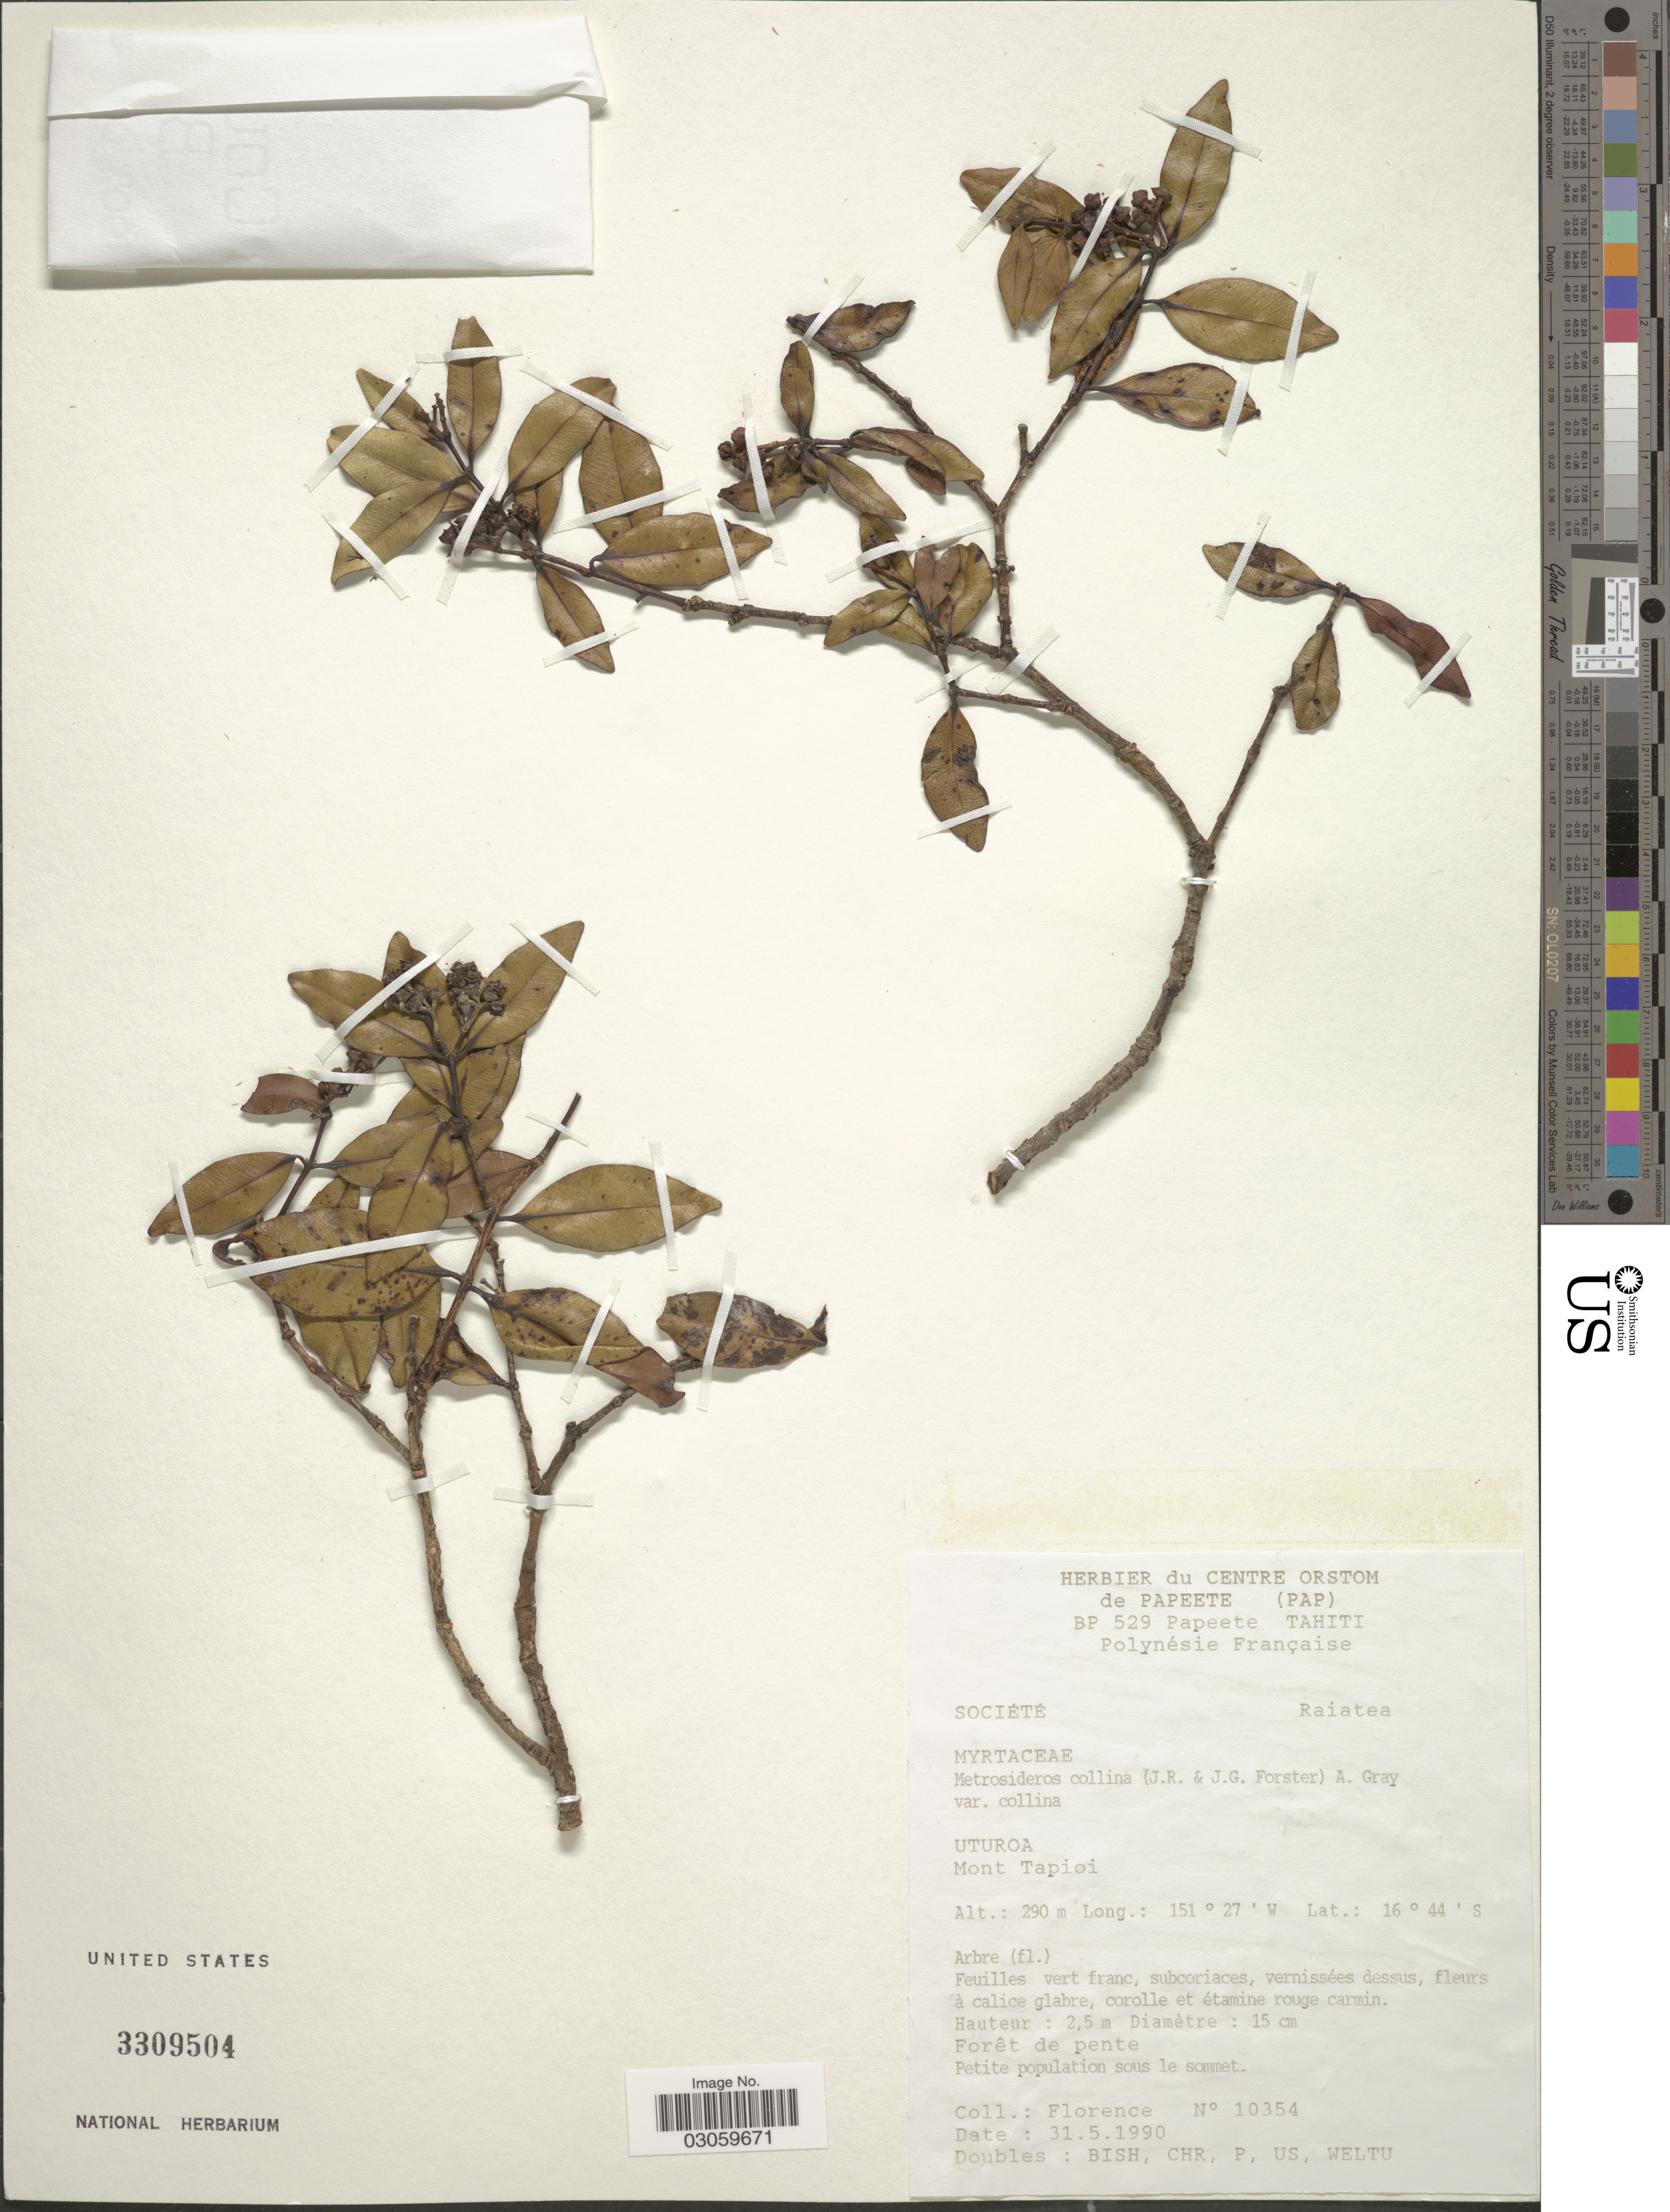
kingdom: Plantae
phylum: Tracheophyta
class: Magnoliopsida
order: Myrtales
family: Myrtaceae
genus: Metrosideros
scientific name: Metrosideros collina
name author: (J.R. Forst. & G. Forst.) A. Gray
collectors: -. Florence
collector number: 10354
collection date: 1990-05-31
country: French Polynesia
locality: Societe. Raiatea. Uturoa. Mont Tapioi.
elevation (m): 290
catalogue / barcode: US 3309504